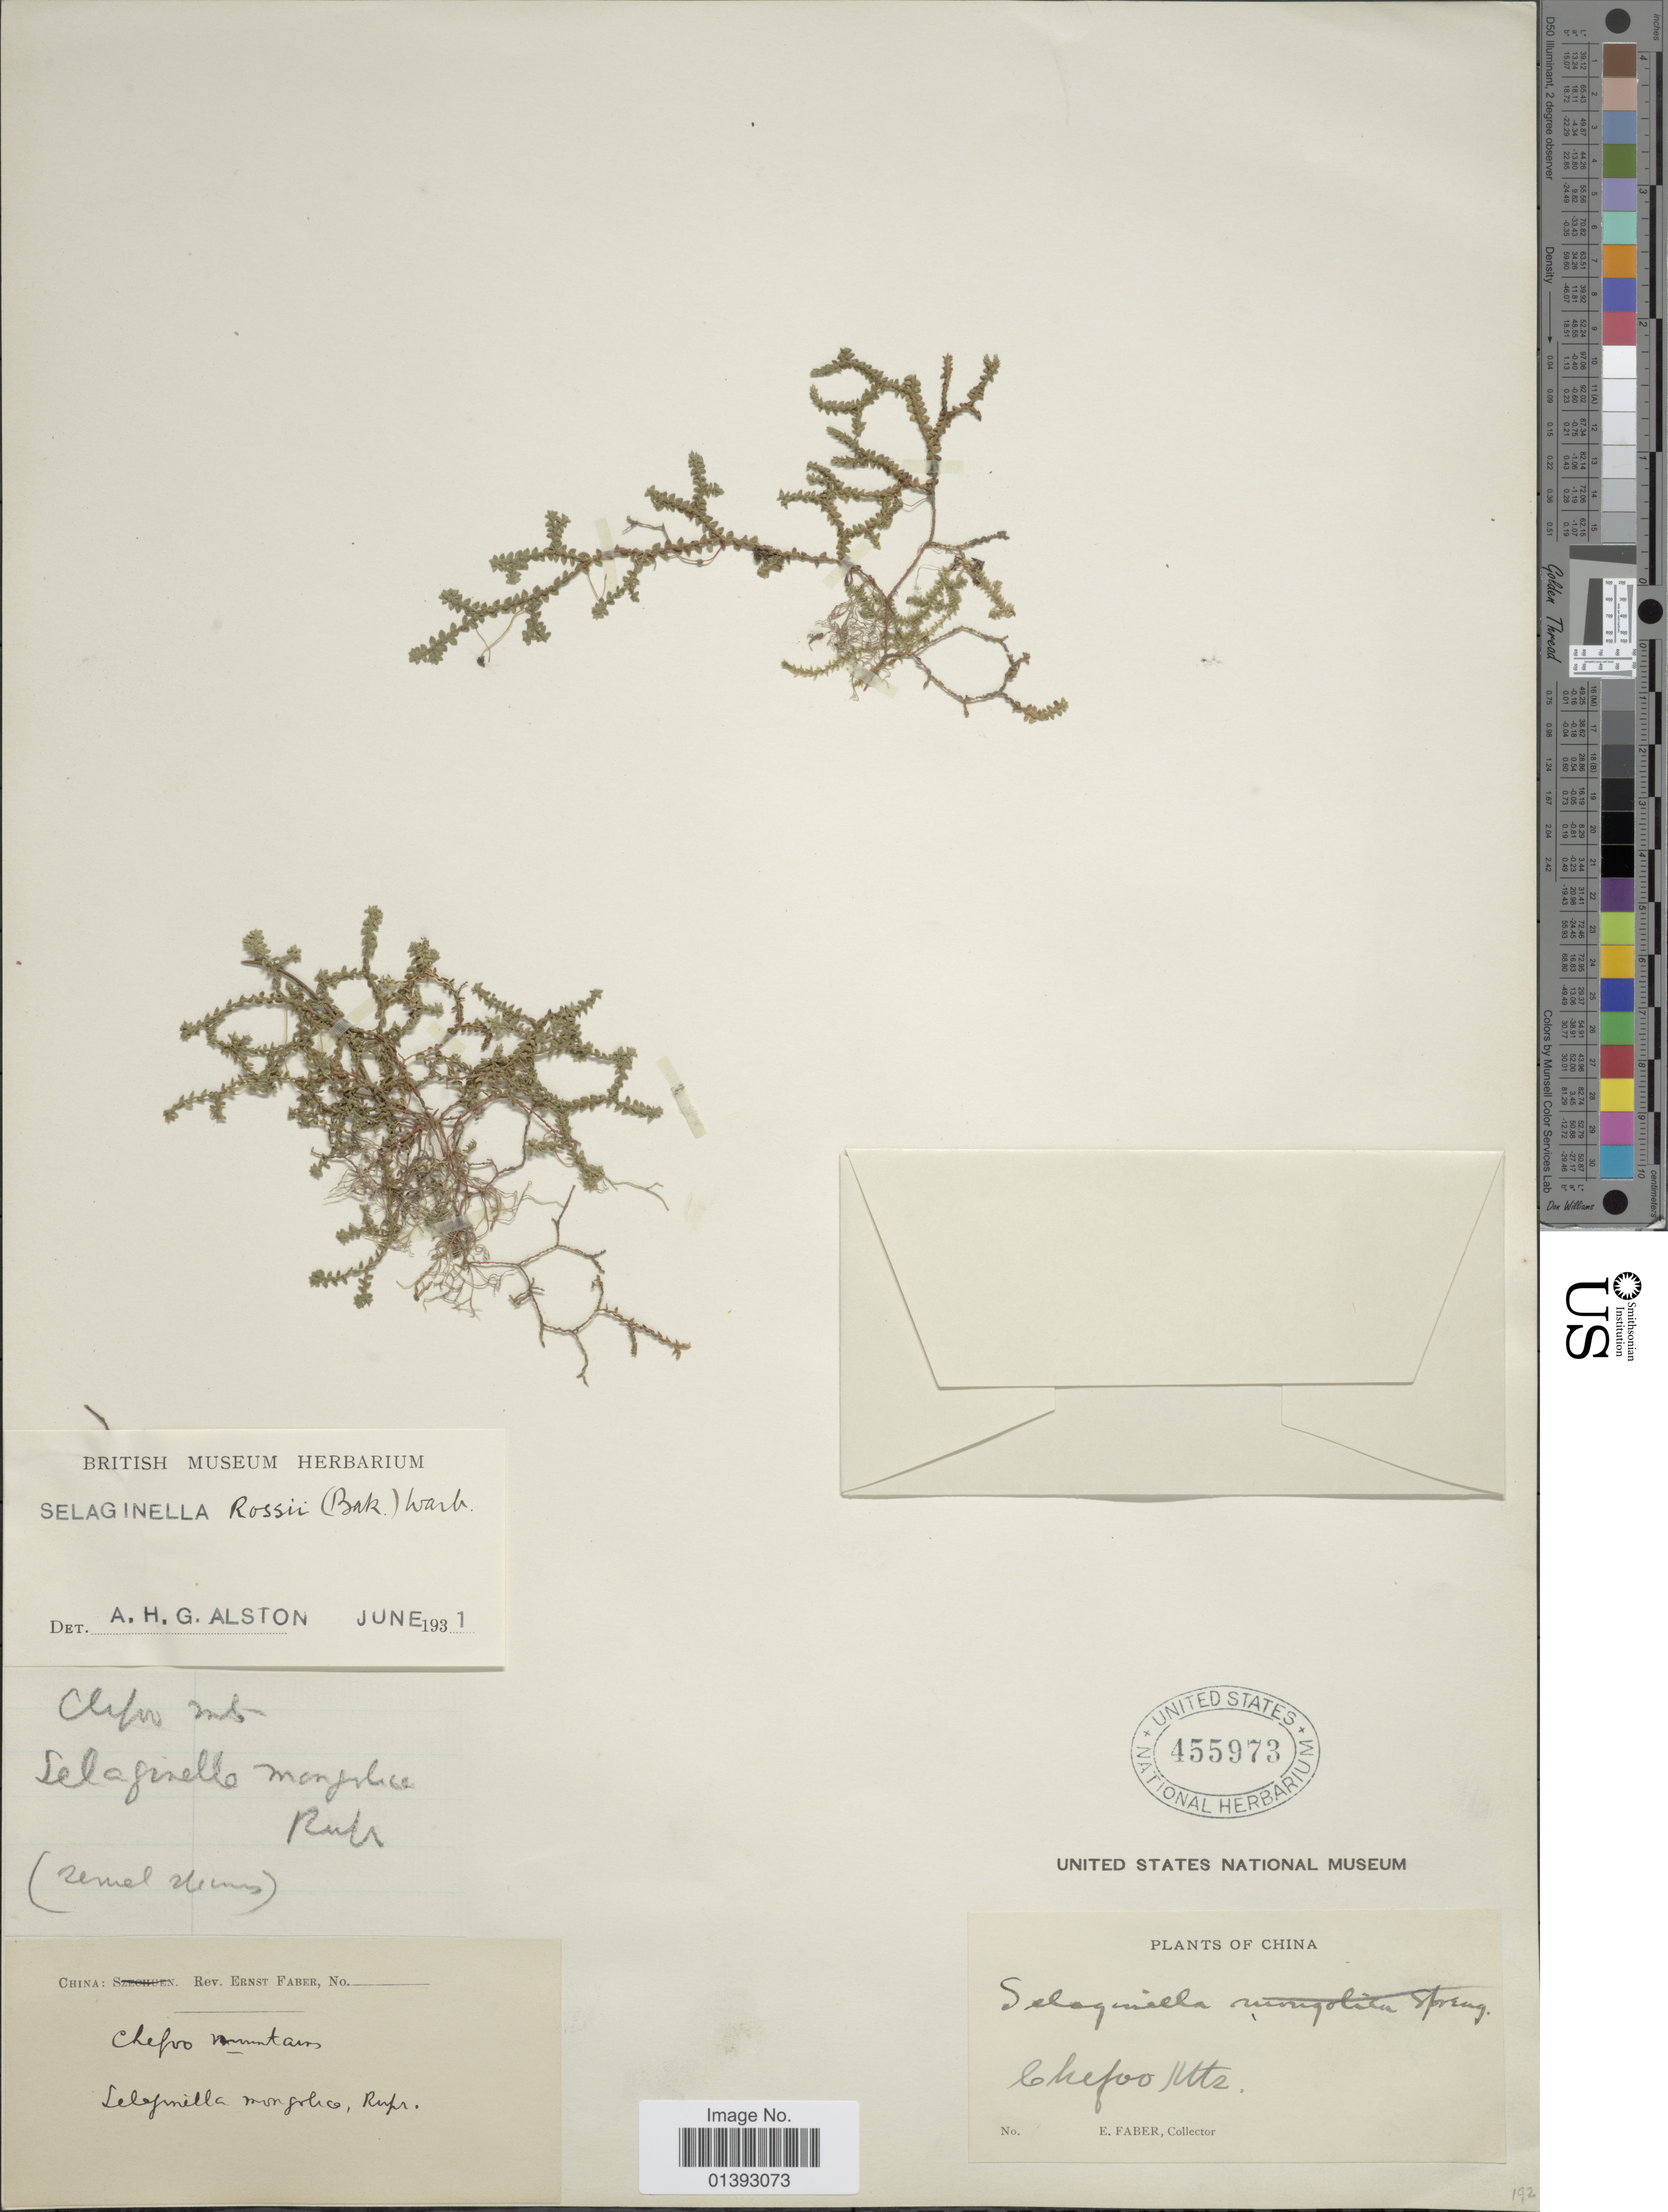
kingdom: Plantae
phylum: Tracheophyta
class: Lycopodiopsida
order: Selaginellales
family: Selaginellaceae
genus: Selaginella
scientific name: Selaginella rossii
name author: (Baker) Warb.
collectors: E. Faber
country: China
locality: Chefoo Mts.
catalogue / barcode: US 455973